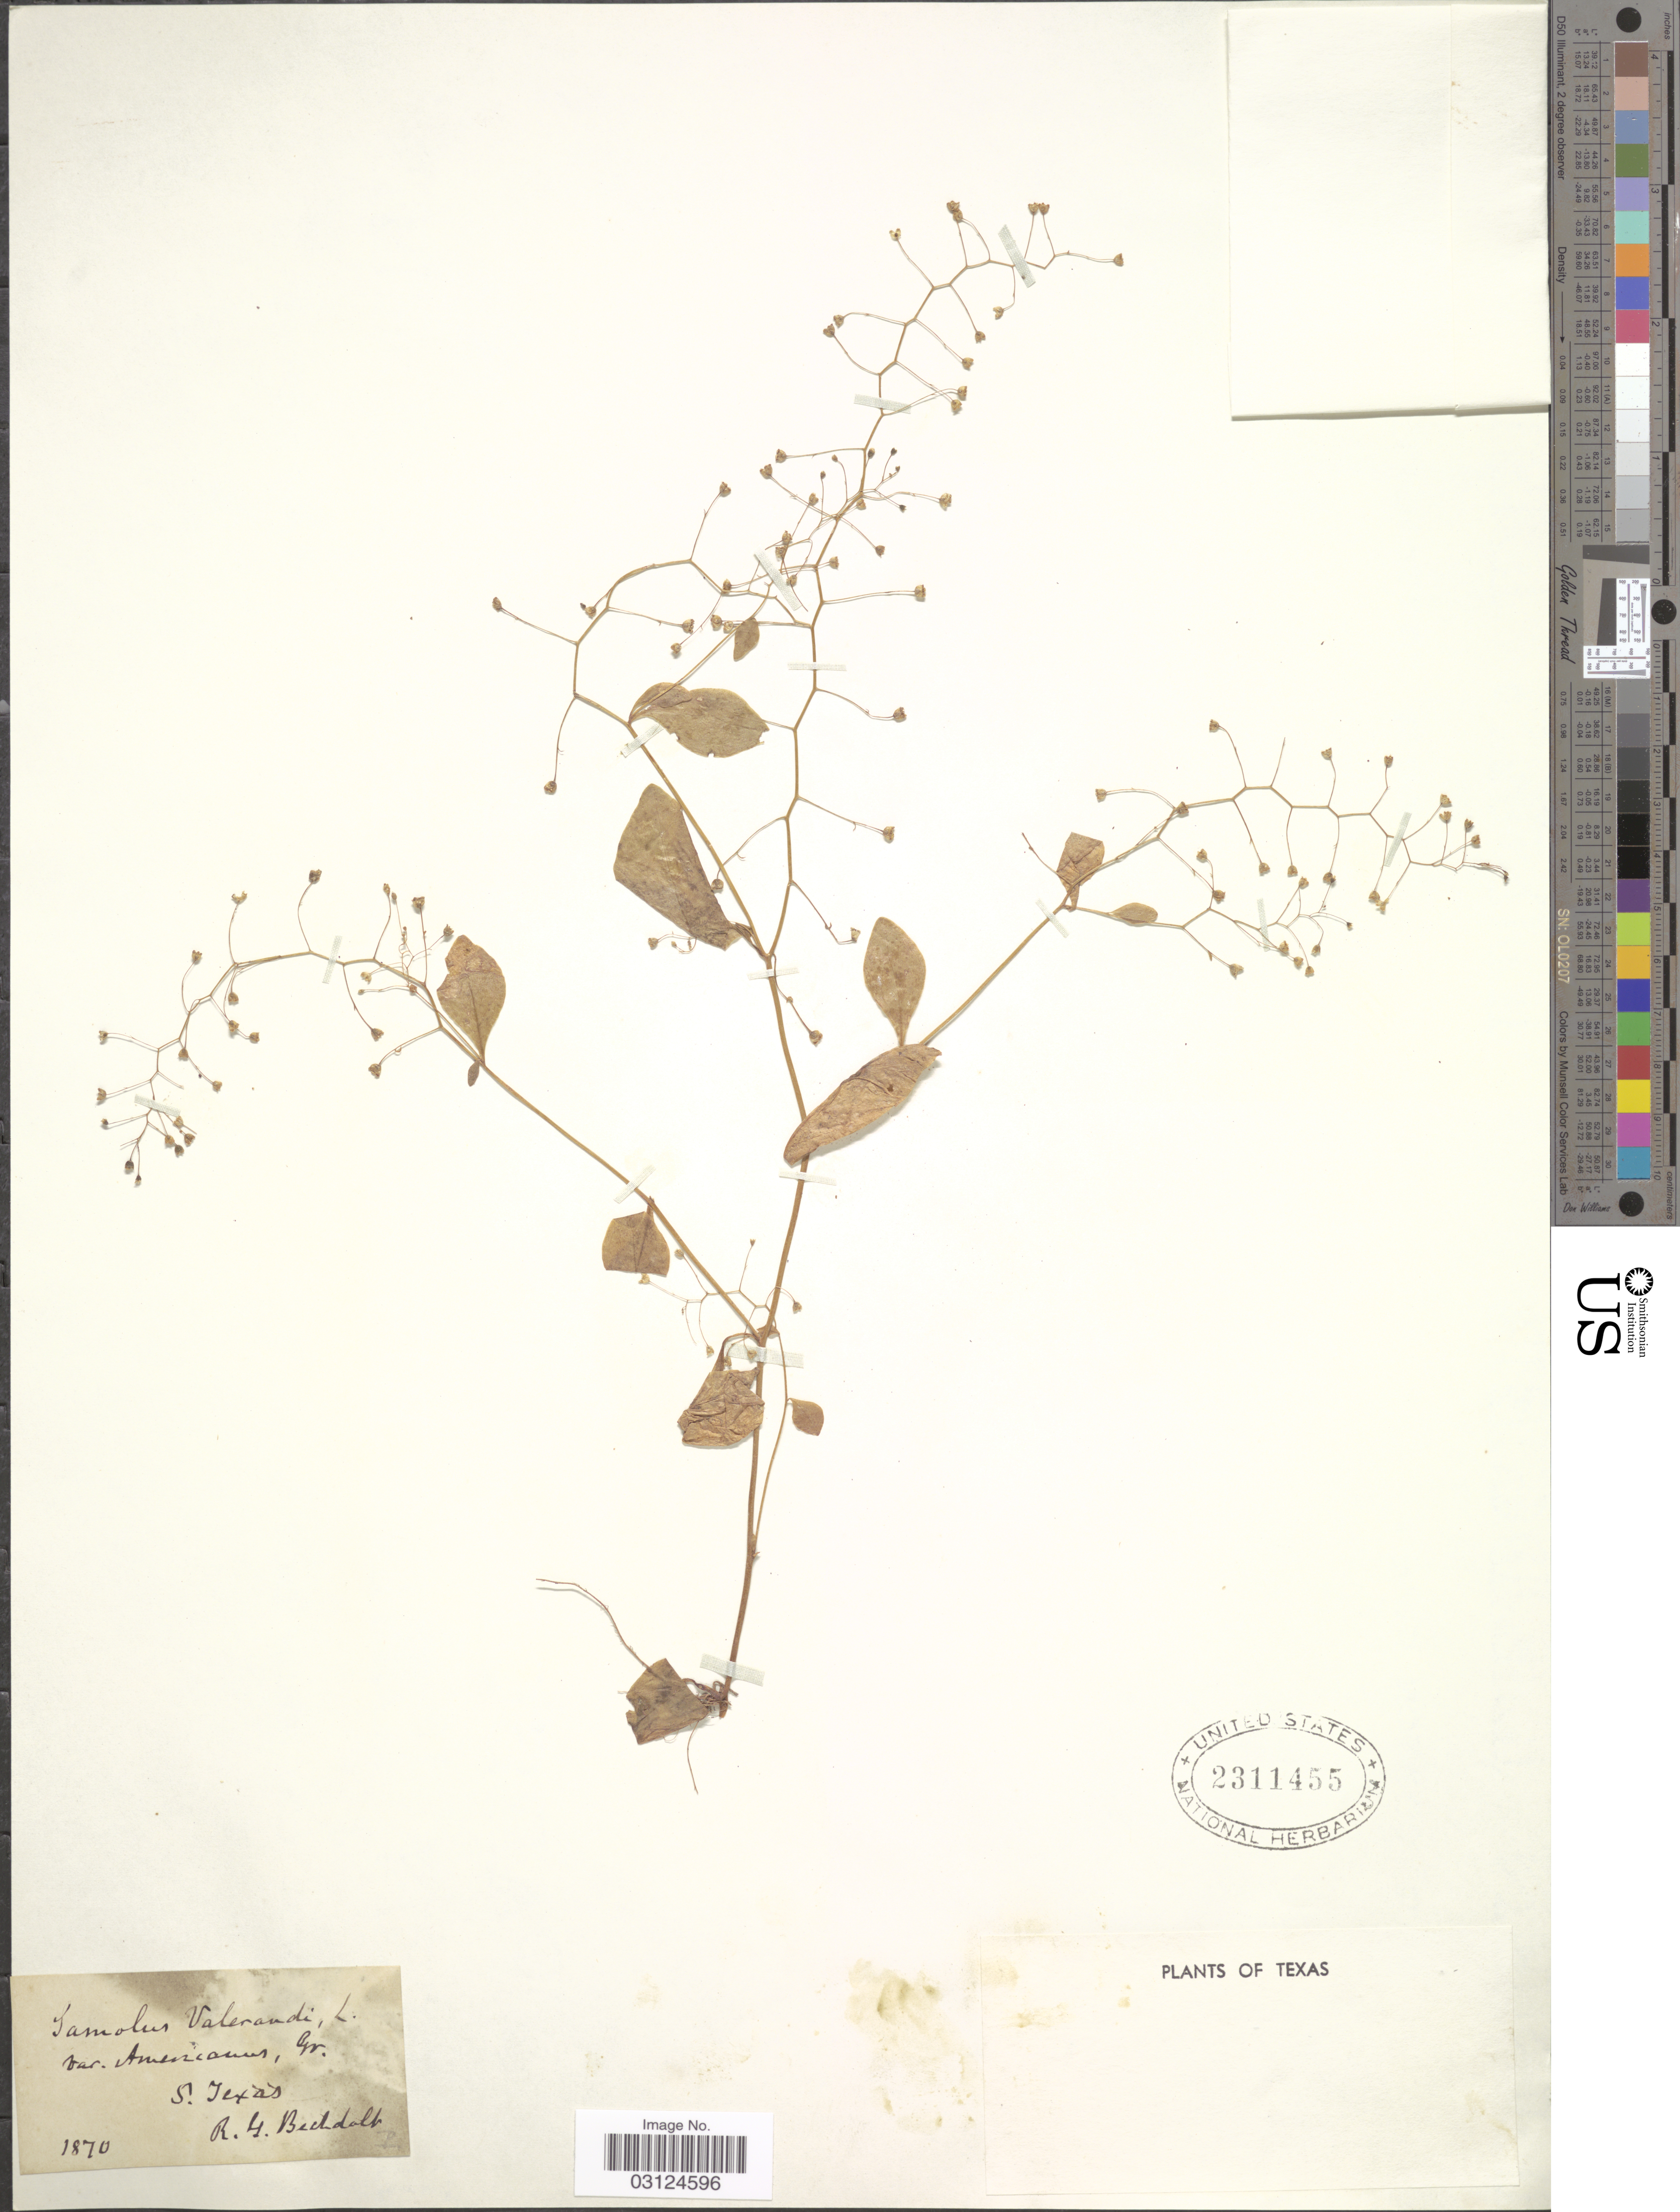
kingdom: Plantae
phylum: Tracheophyta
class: Magnoliopsida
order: Ericales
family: Primulaceae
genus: Samolus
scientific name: Samolus valerandi var. americanus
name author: A. Gray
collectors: R. Bechdolt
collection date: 1870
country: United States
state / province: Texas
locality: S. Texas.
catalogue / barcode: US 2311455